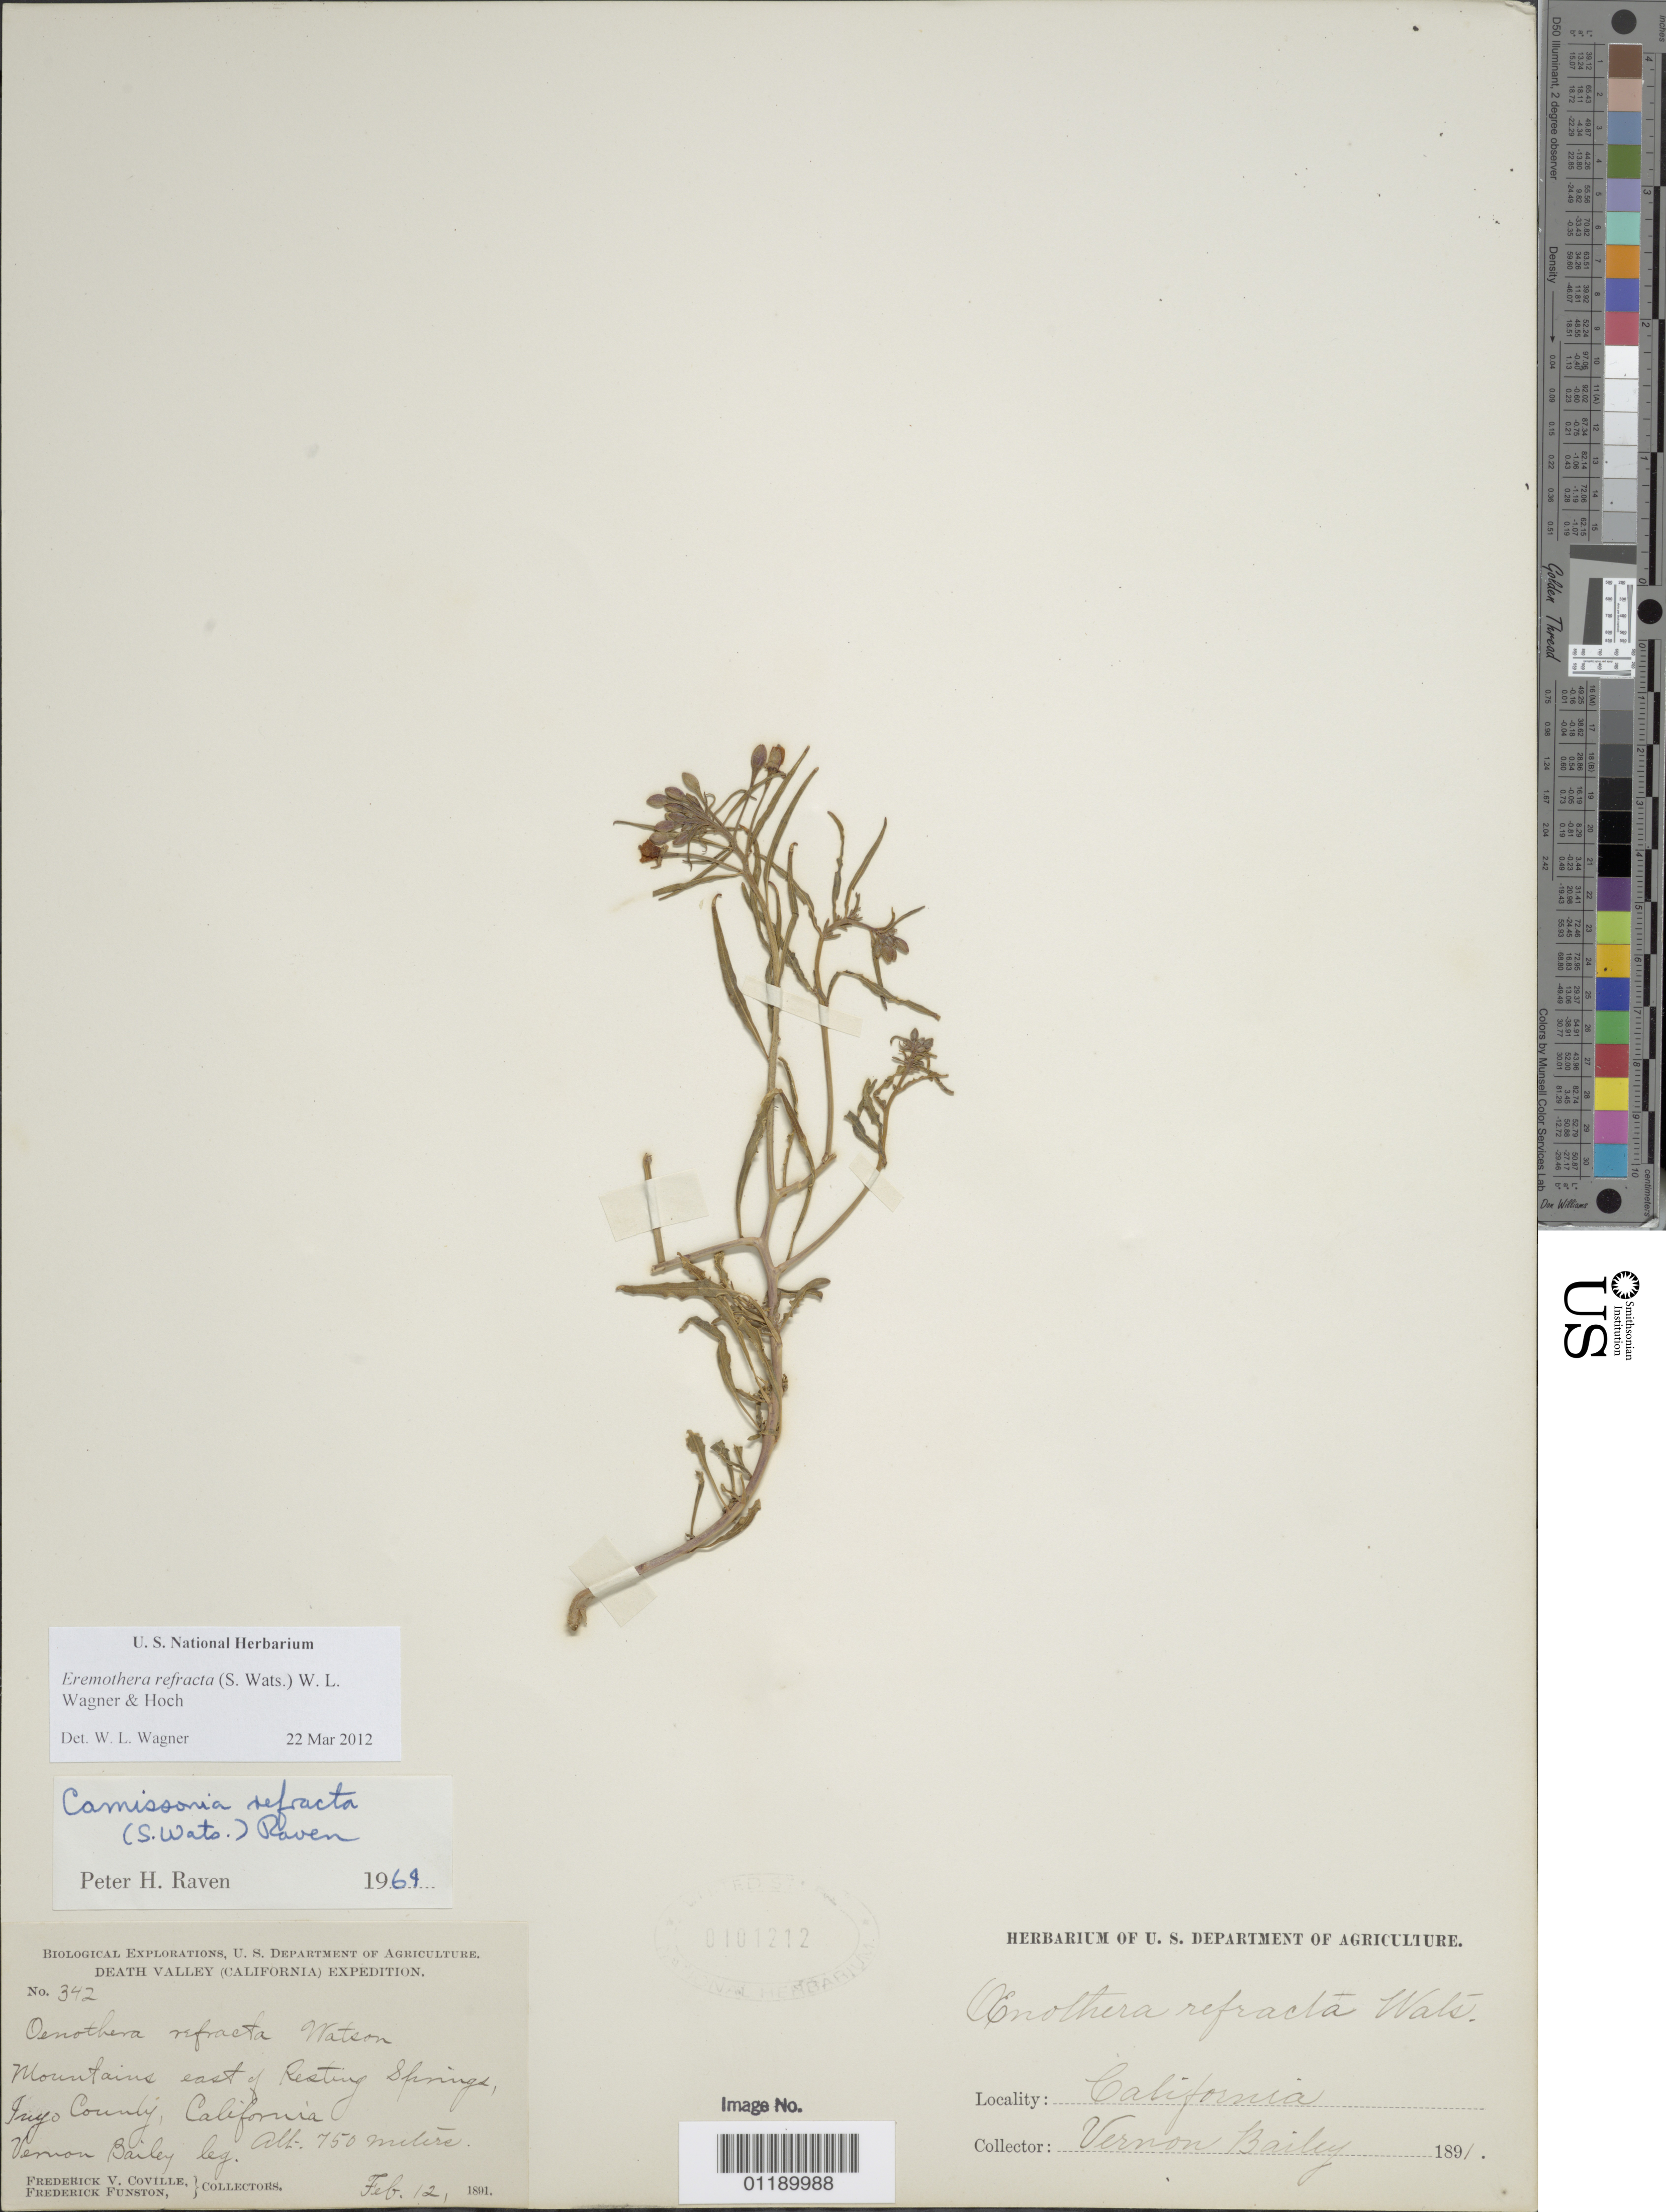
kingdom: Plantae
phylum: Tracheophyta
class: Magnoliopsida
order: Myrtales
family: Onagraceae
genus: Eremothera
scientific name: Eremothera refracta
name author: (S. Watson) W.L. Wagner & Hoch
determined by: Wagner, W. L., (BOT), Smithsonian Institution - National Museum of Natural History (UNITED STATES)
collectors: V. O. Bailey, F. V. Coville & F. Funston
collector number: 342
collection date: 1891-02-12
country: United States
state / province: California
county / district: Inyo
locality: Mountains east of Resting Springs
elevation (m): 750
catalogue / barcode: US 101212